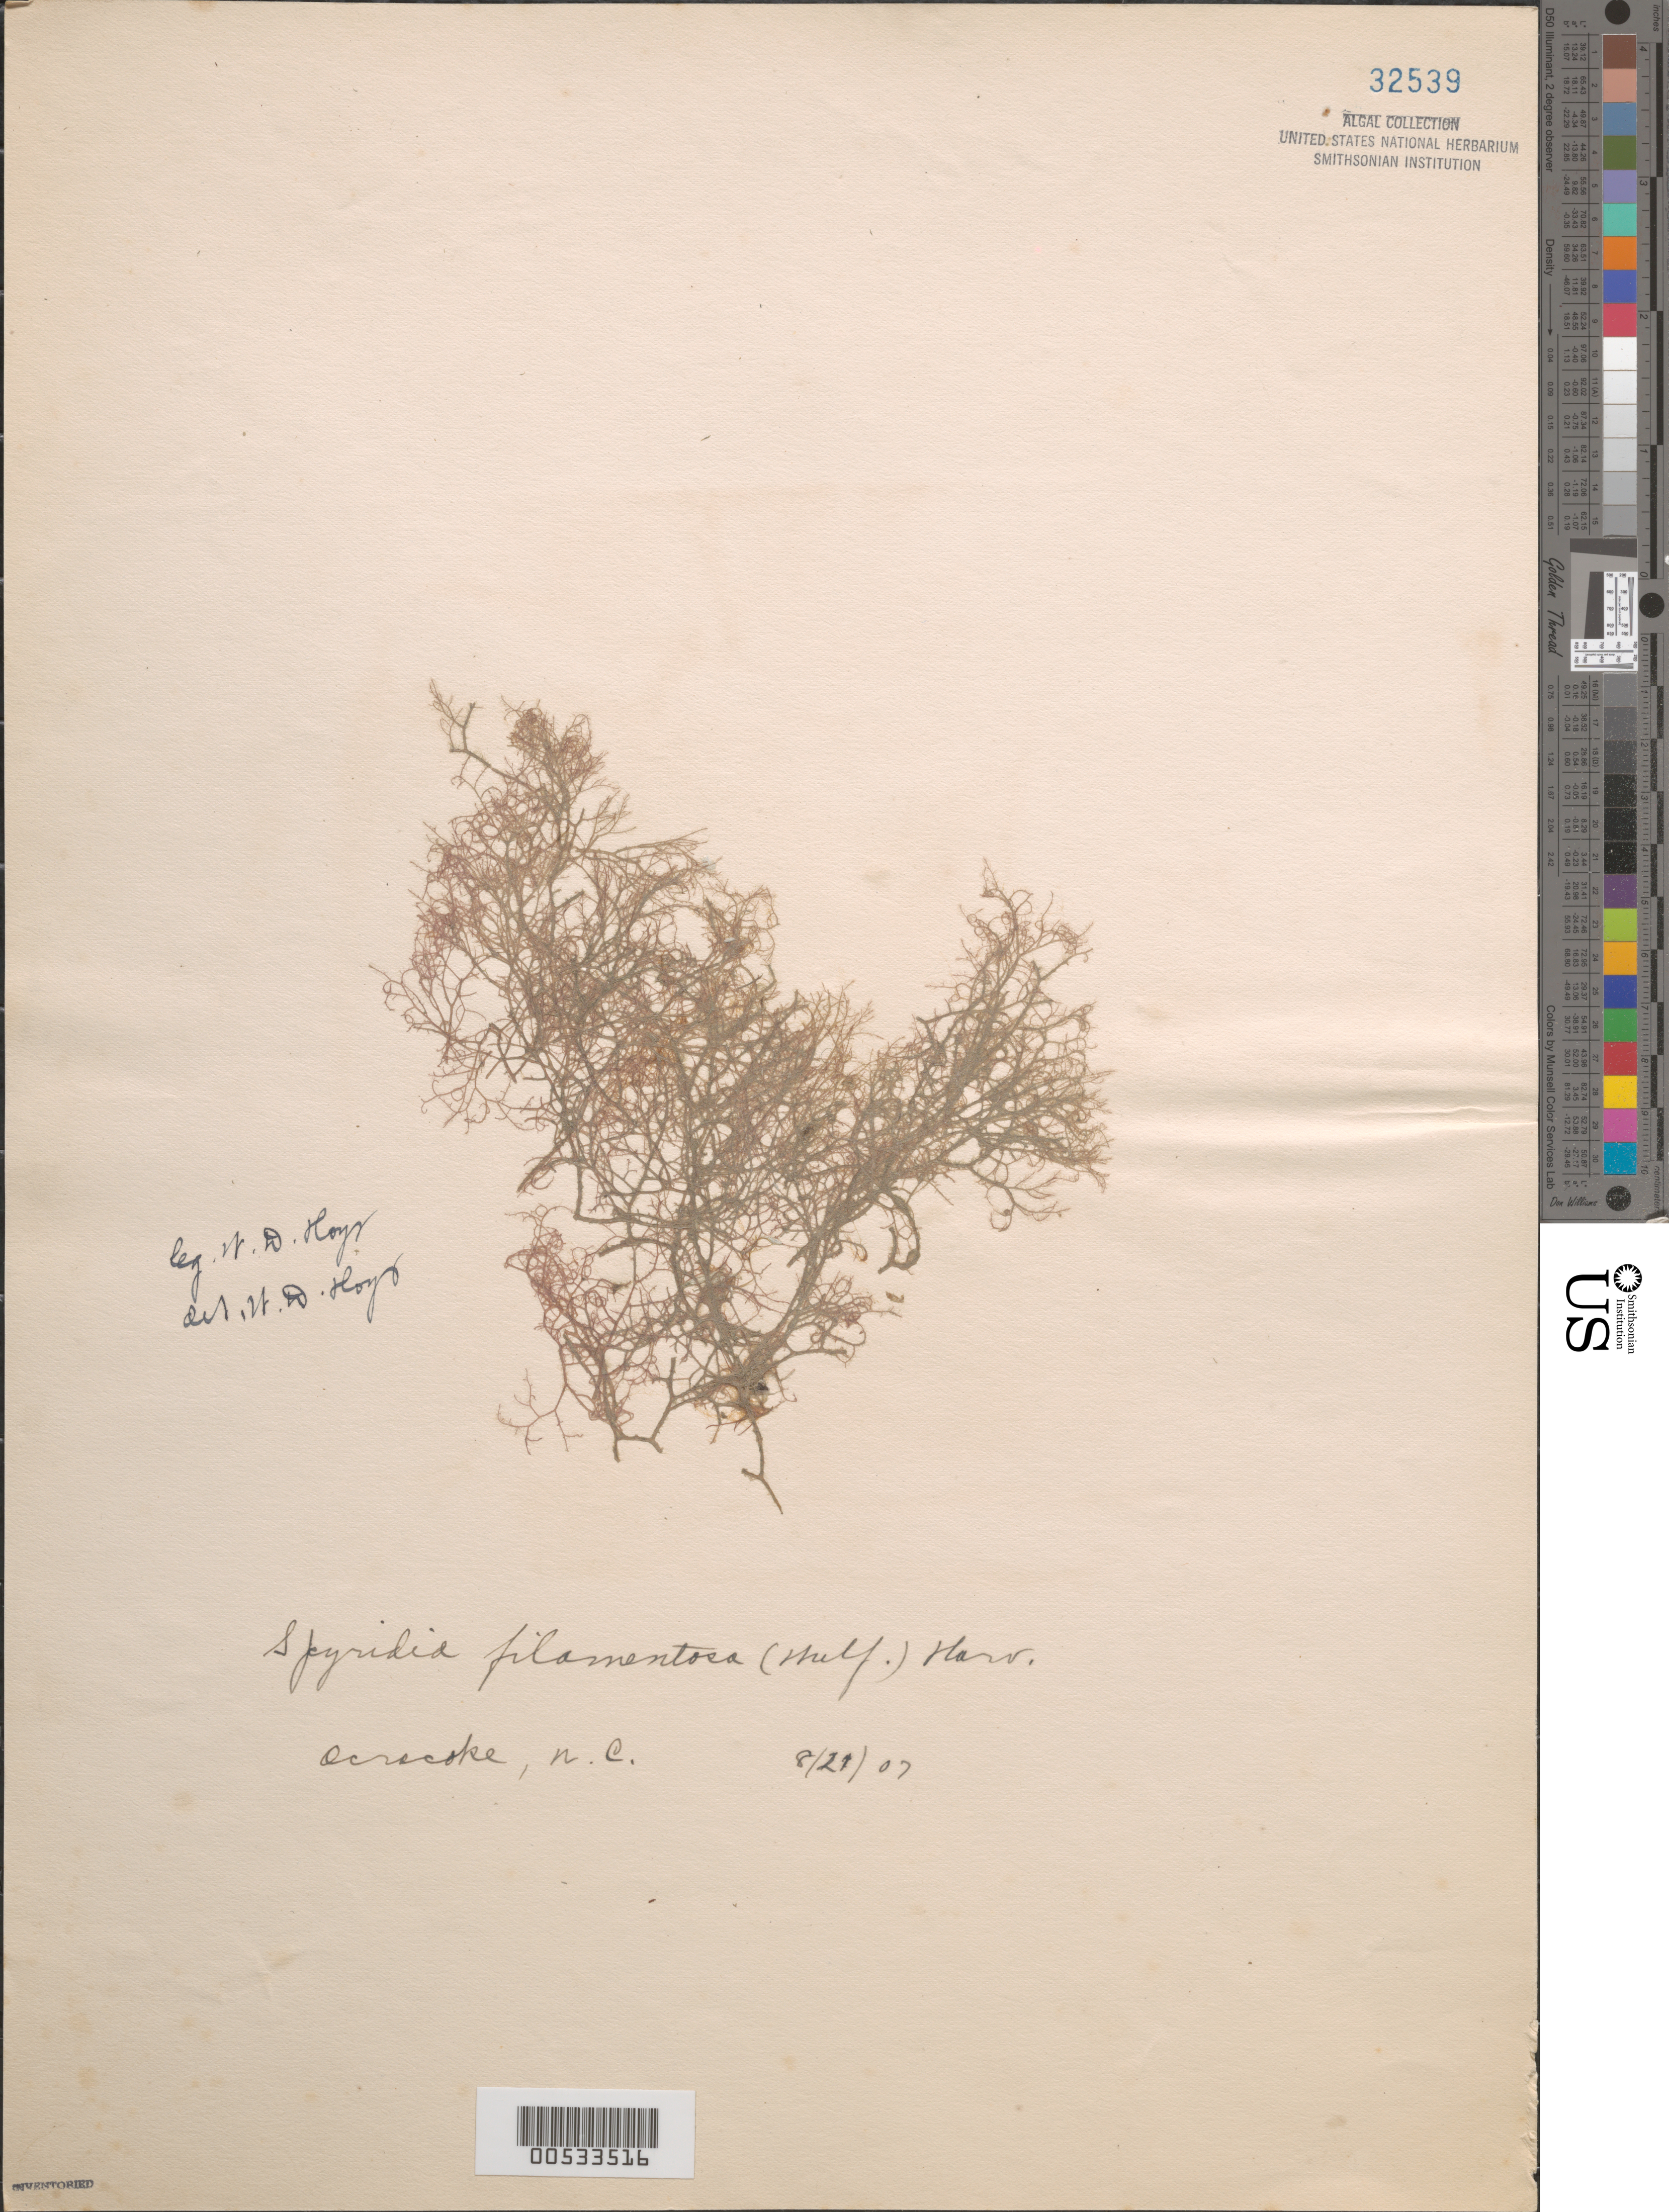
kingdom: Plantae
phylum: Rhodophyta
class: Florideophyceae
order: Ceramiales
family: Spyridiaceae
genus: Spyridia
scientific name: Spyridia filamentosa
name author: (Wulfen) Harv.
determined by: Hoyt, W. D.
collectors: W. D. Hoyt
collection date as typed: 21 Aug 1907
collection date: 1907-08-21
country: United States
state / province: North Carolina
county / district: Hyde County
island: Ocracoke Island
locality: Ocracoke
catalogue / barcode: US 32539